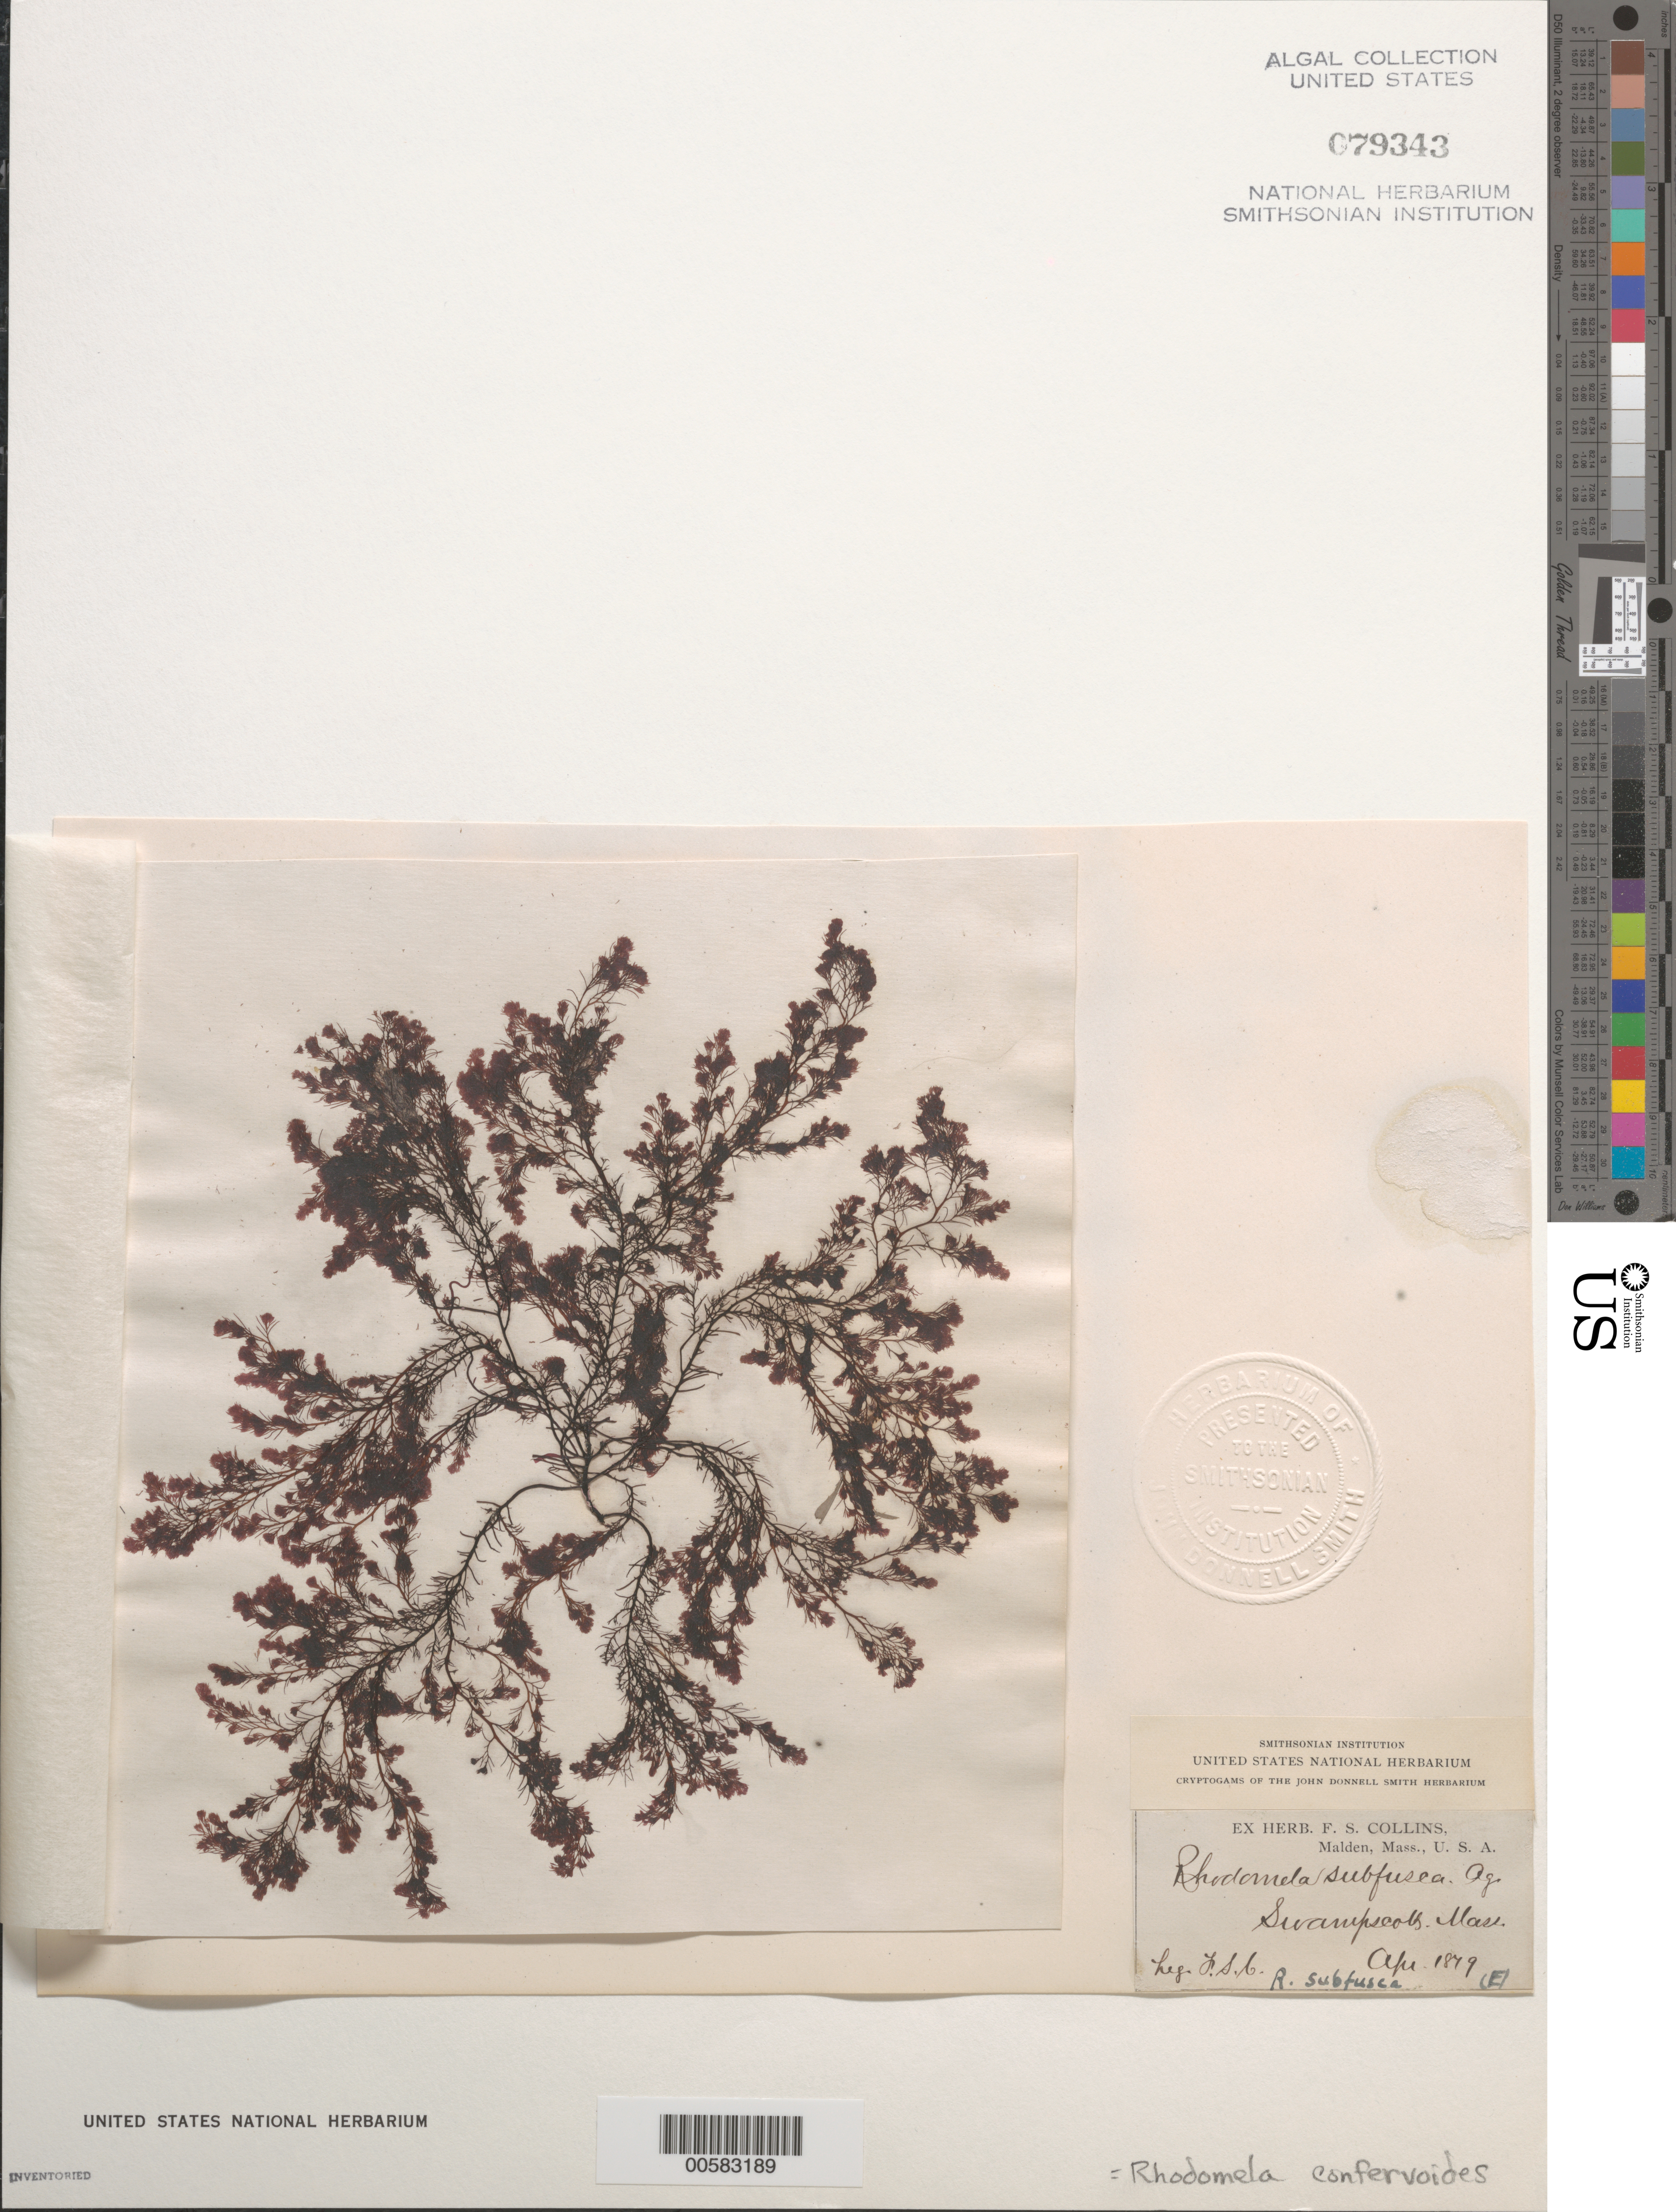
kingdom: Plantae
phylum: Rhodophyta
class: Florideophyceae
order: Ceramiales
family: Rhodomelaceae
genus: Rhodomela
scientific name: Rhodomela confervoides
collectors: F. Collins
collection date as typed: Apr 1879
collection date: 1879-04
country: United States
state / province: Massachusetts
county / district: Essex County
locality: Swampscott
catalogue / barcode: US 79343